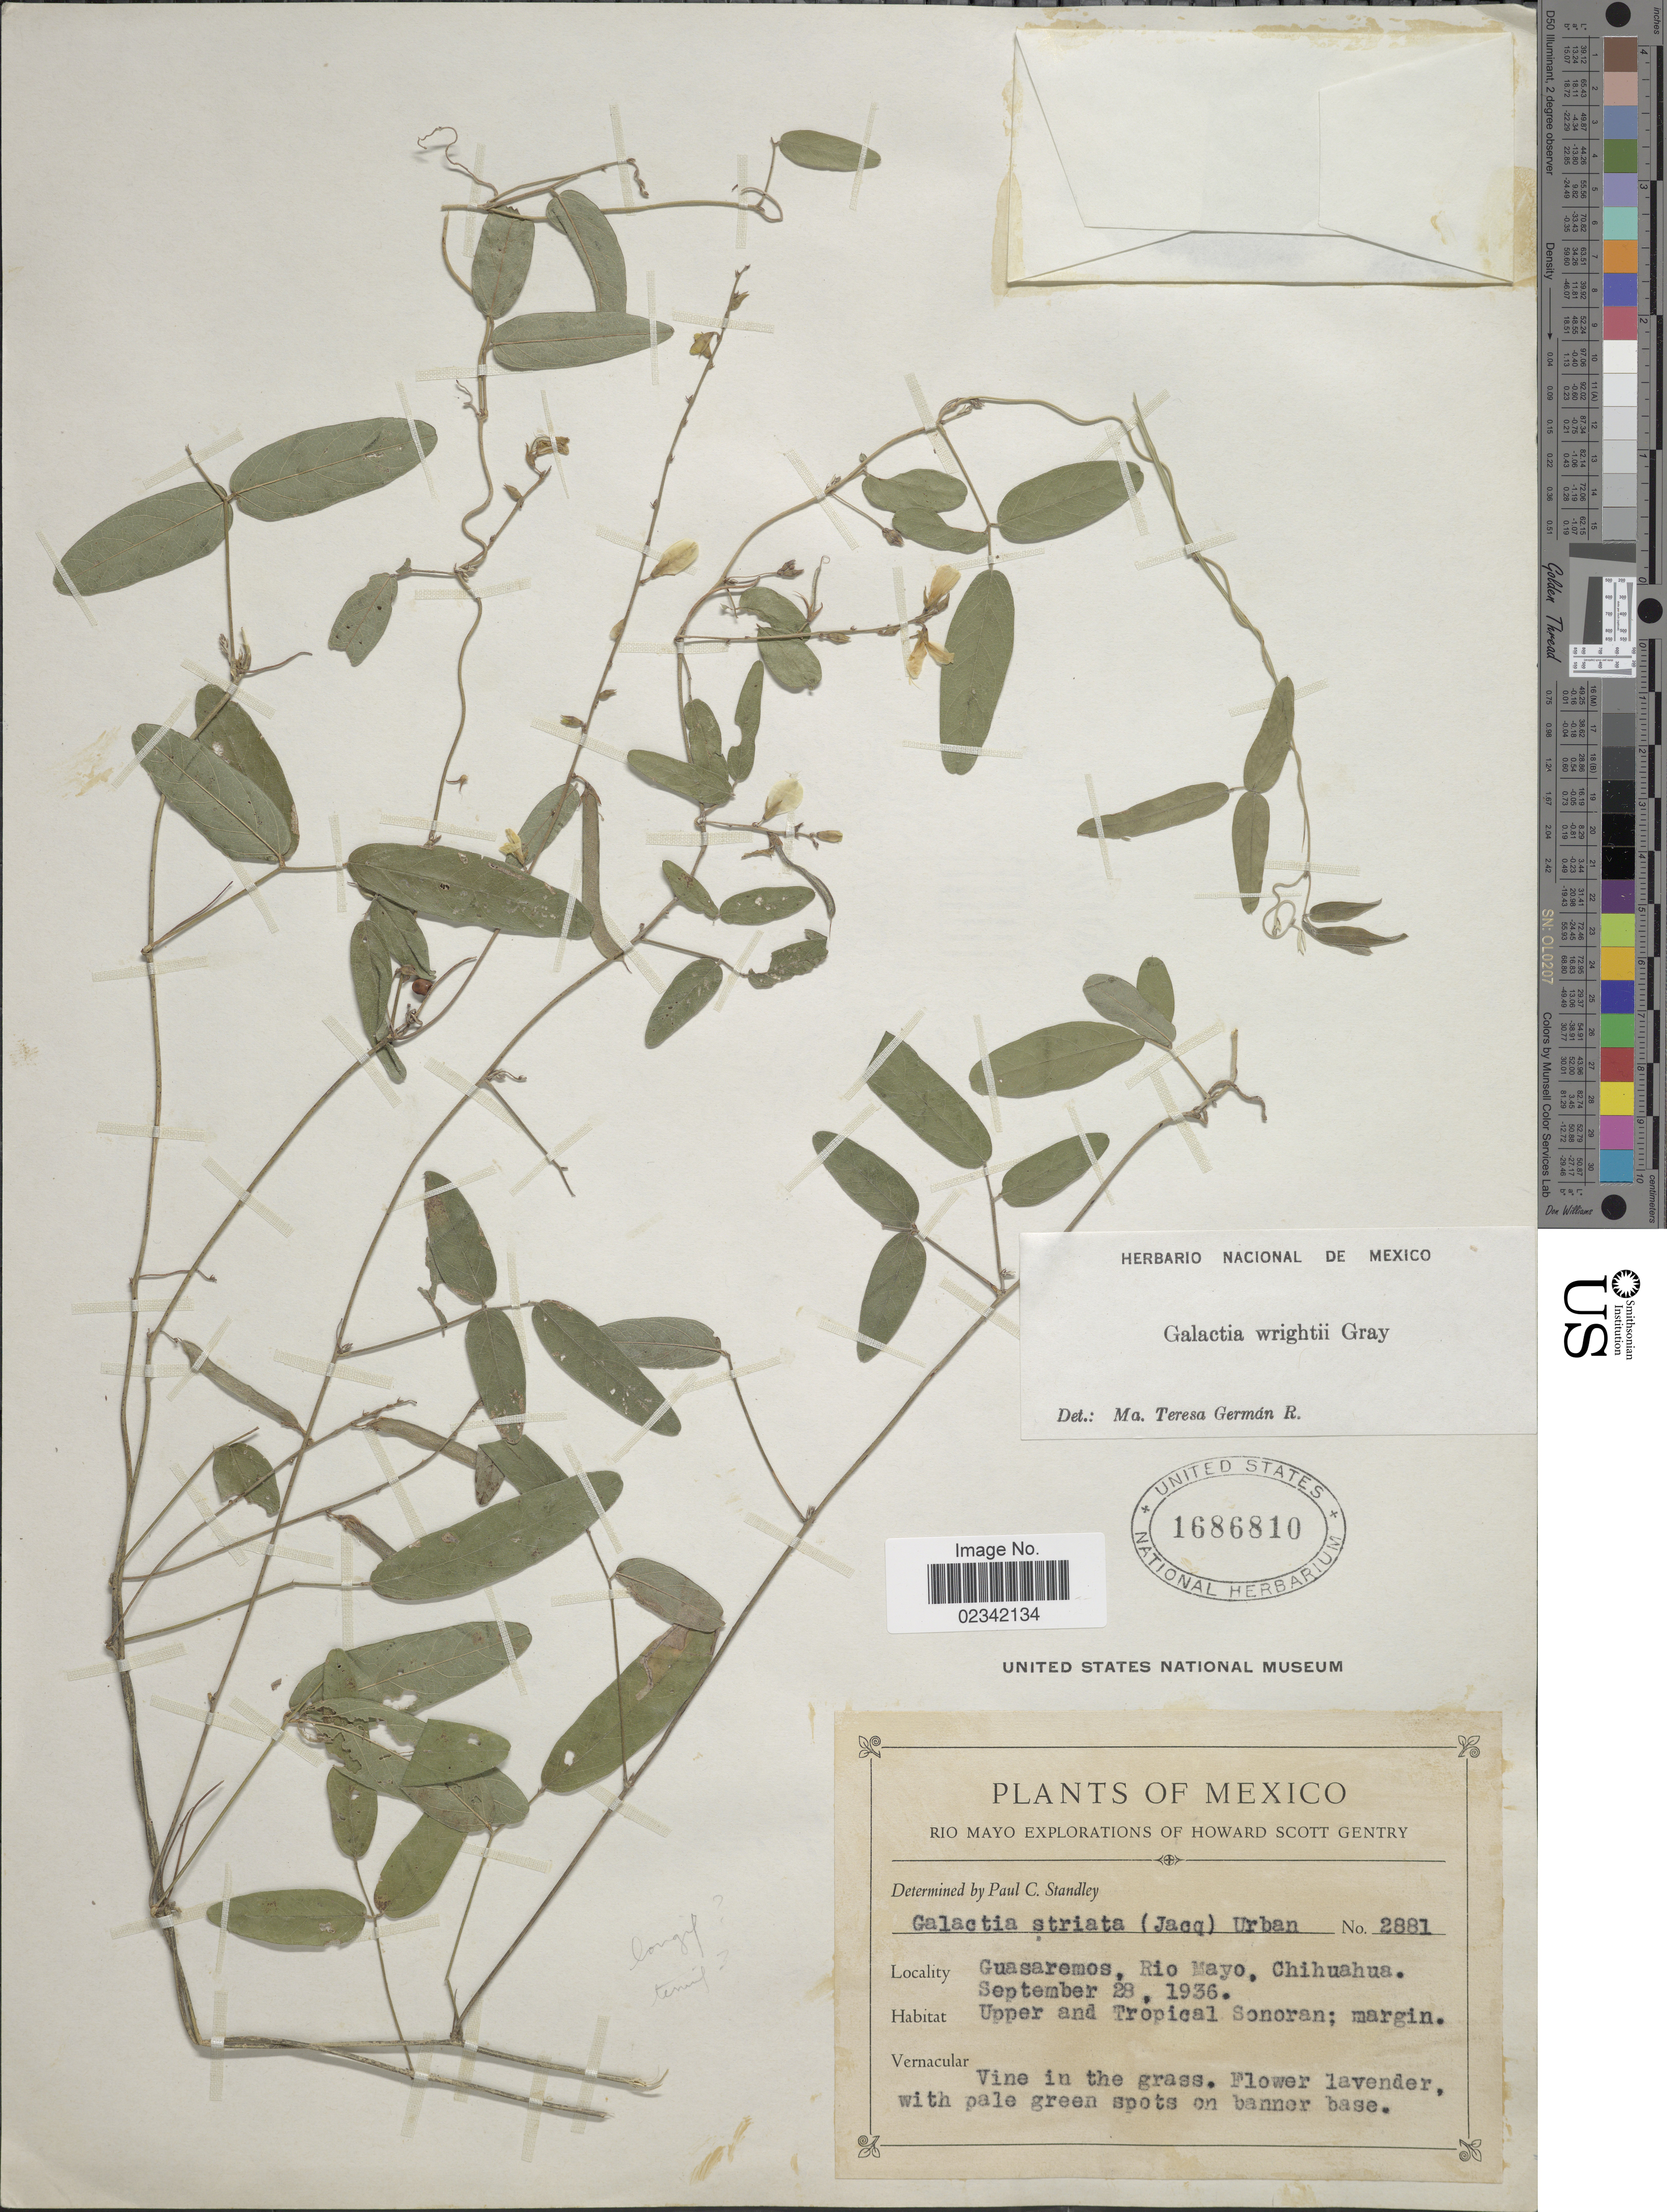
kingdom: Plantae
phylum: Tracheophyta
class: Magnoliopsida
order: Fabales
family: Fabaceae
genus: Galactia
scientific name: Galactia wrightii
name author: A. Gray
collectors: H. S. Gentry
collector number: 2881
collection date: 1936-09-28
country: Mexico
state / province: Chihuahua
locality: Rio Mayo, Guasaremos, Rio Mayo, Chihuahua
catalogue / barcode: US 1686810